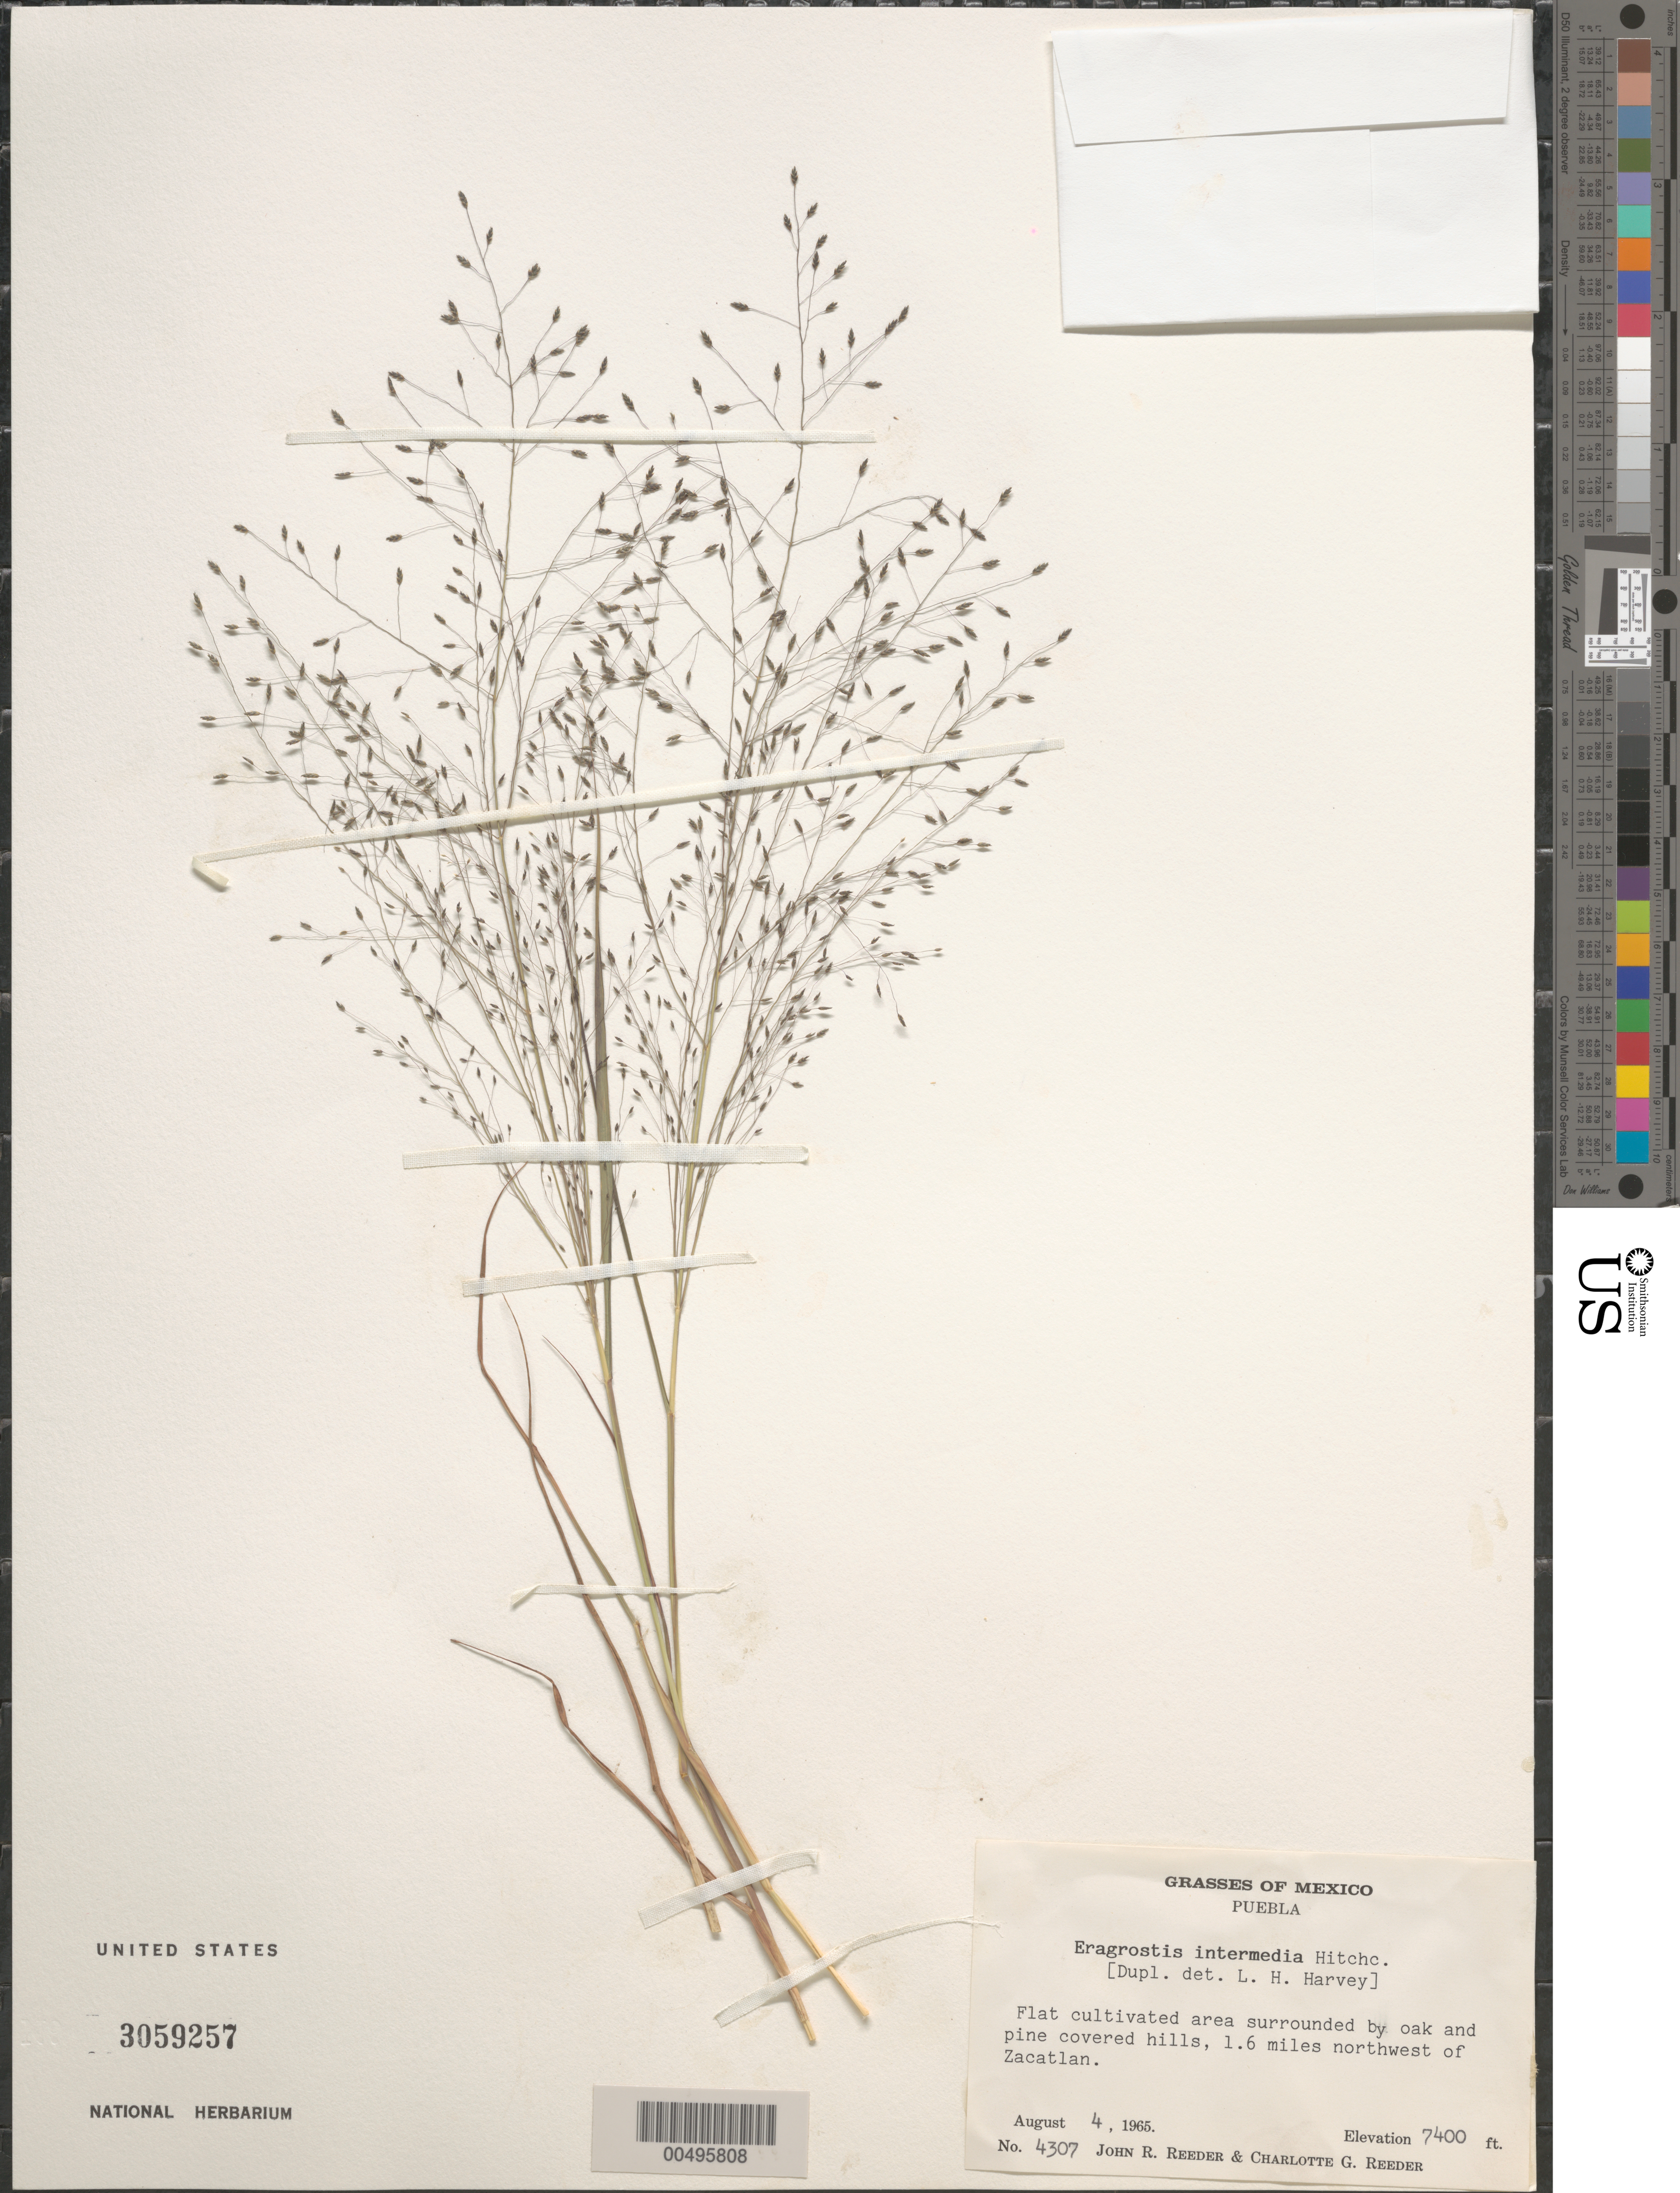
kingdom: Plantae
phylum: Tracheophyta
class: Liliopsida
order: Poales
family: Poaceae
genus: Eragrostis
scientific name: Eragrostis intermedia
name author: Hitchc.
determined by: Harvey, L. H.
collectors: J. R. Reeder & C. G. Reeder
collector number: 4307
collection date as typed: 4 Aug 1965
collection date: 1965-08-04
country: Mexico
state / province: Puebla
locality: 1.6 mi NW of Zacatlan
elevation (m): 2256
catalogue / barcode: US 3059257